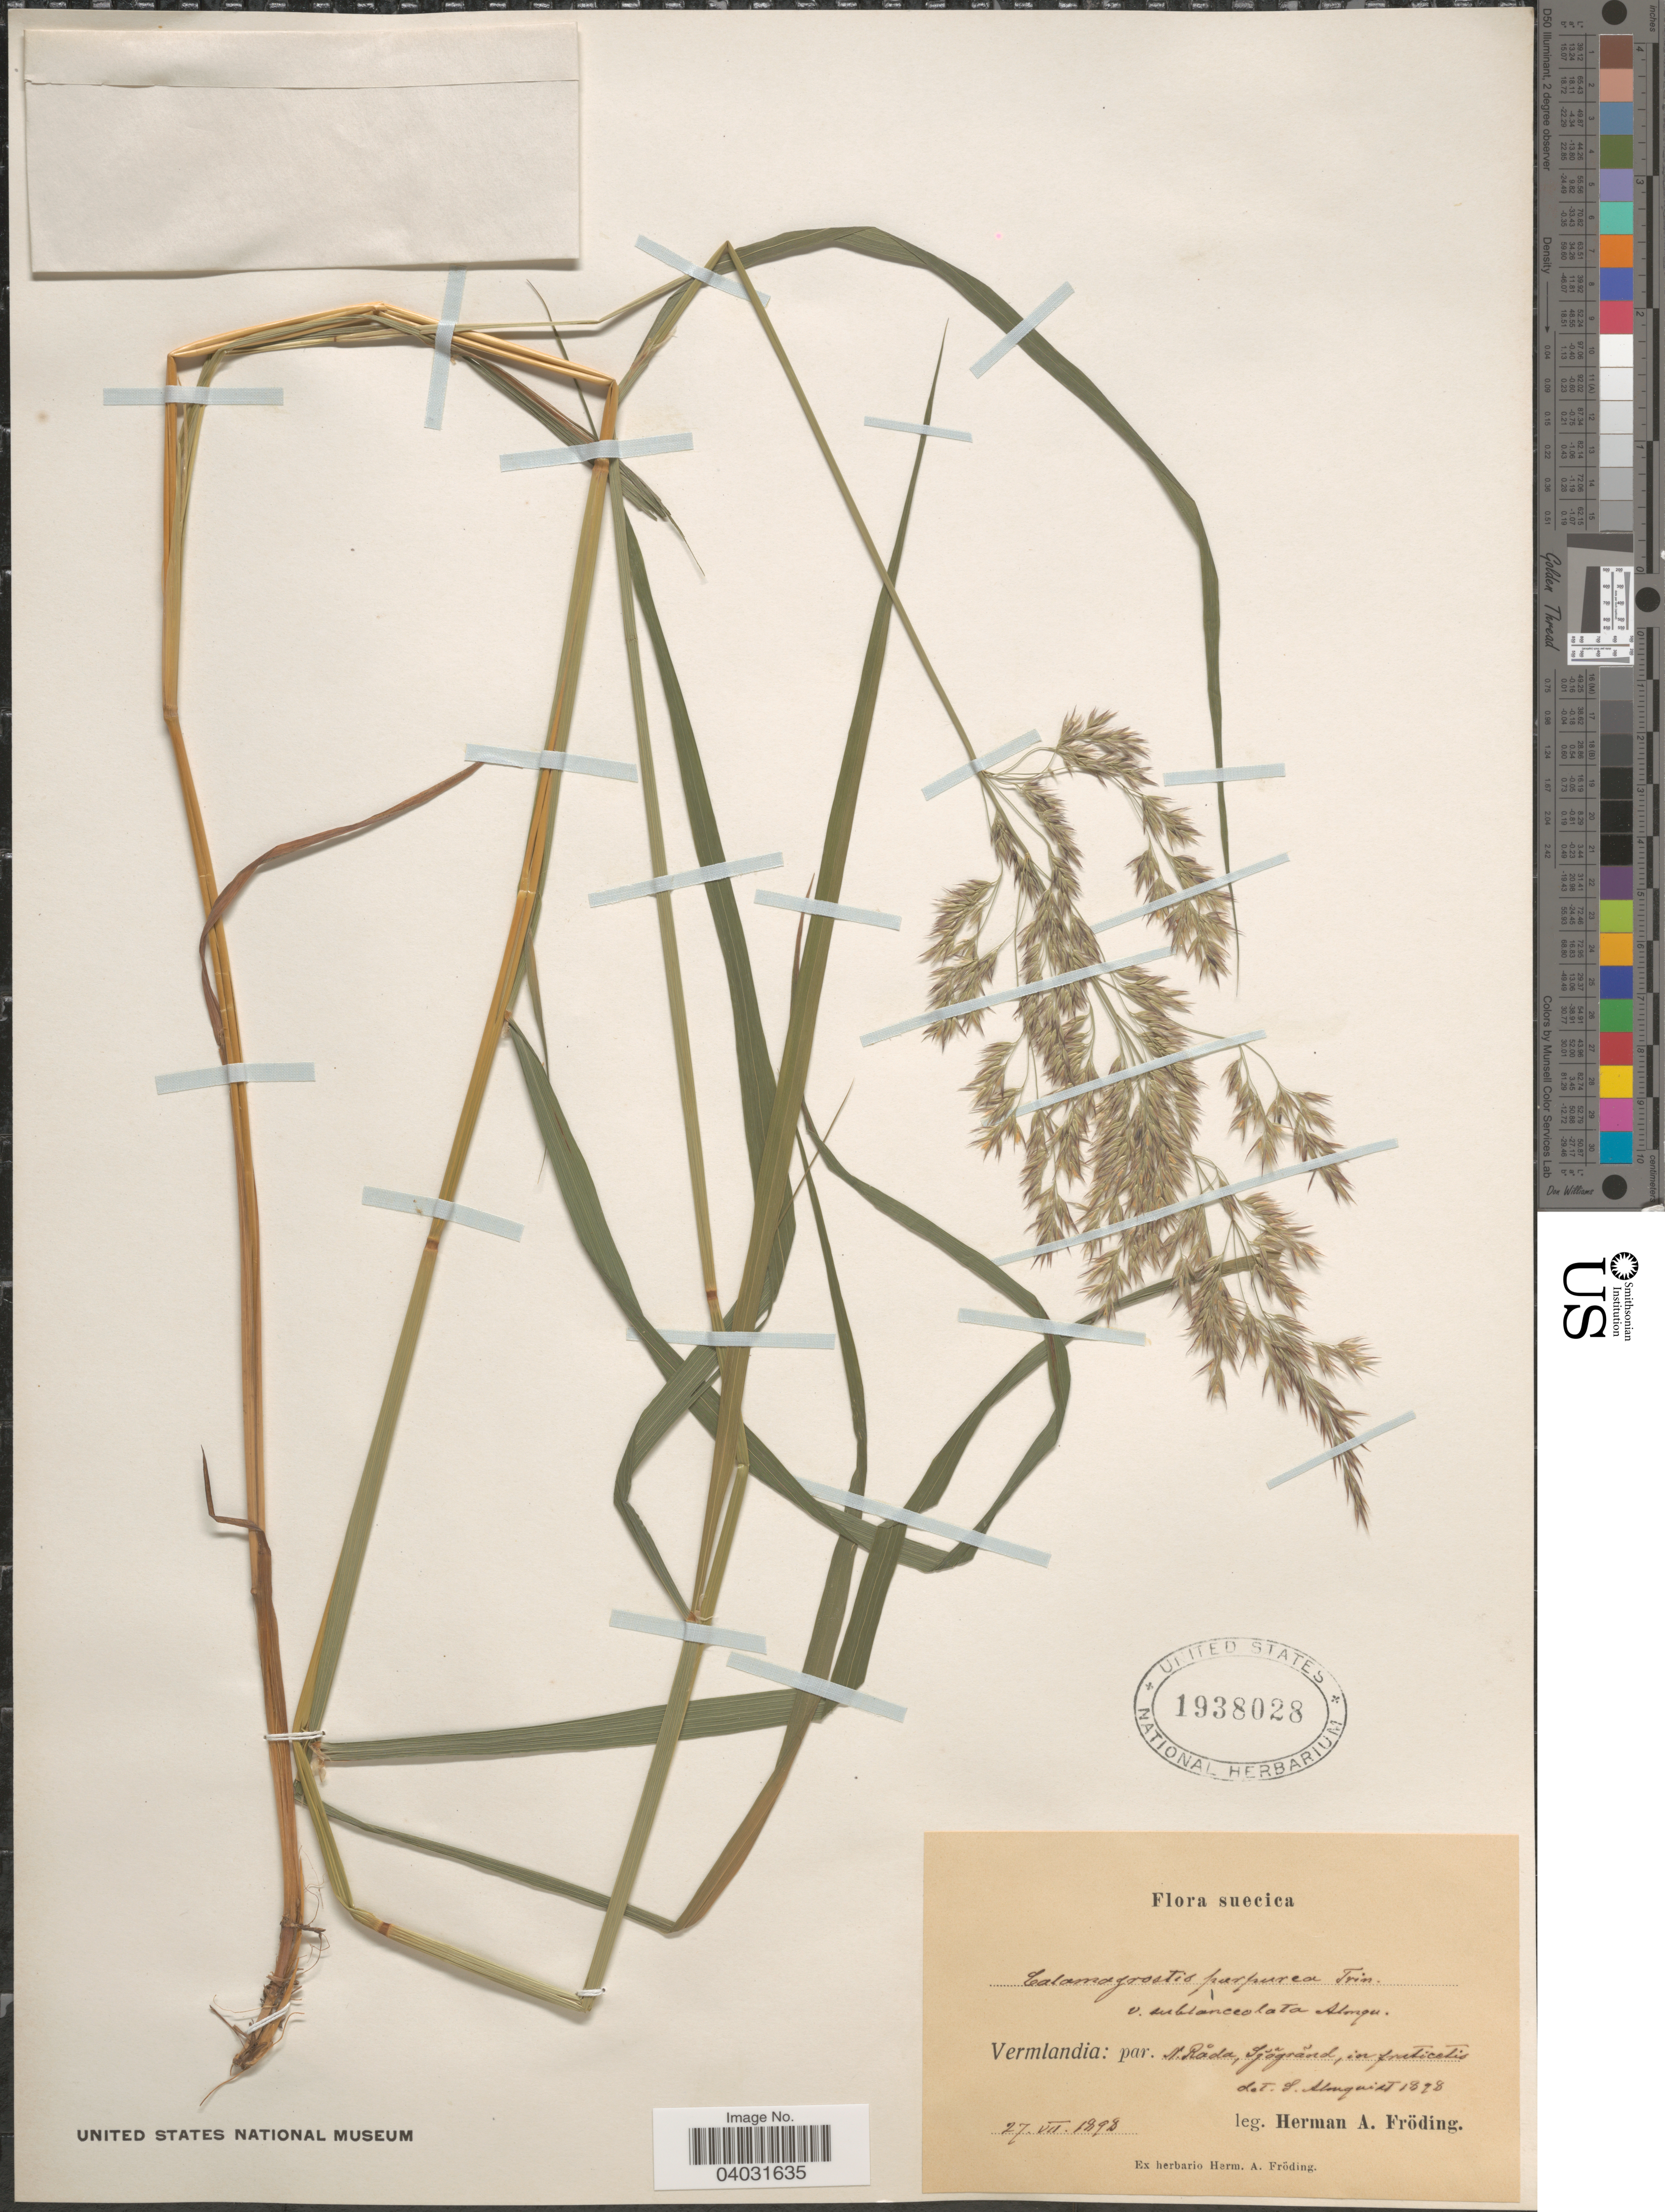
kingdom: Plantae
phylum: Tracheophyta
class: Liliopsida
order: Poales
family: Poaceae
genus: Calamagrostis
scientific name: Calamagrostis purpurea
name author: (Trin.) Trin.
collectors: H. Froding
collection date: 1898-07-27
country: Sweden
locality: Suecica. Vermlandia: par. N. Råda, Sjögränd, in fruticetis.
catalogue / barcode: US 1938028